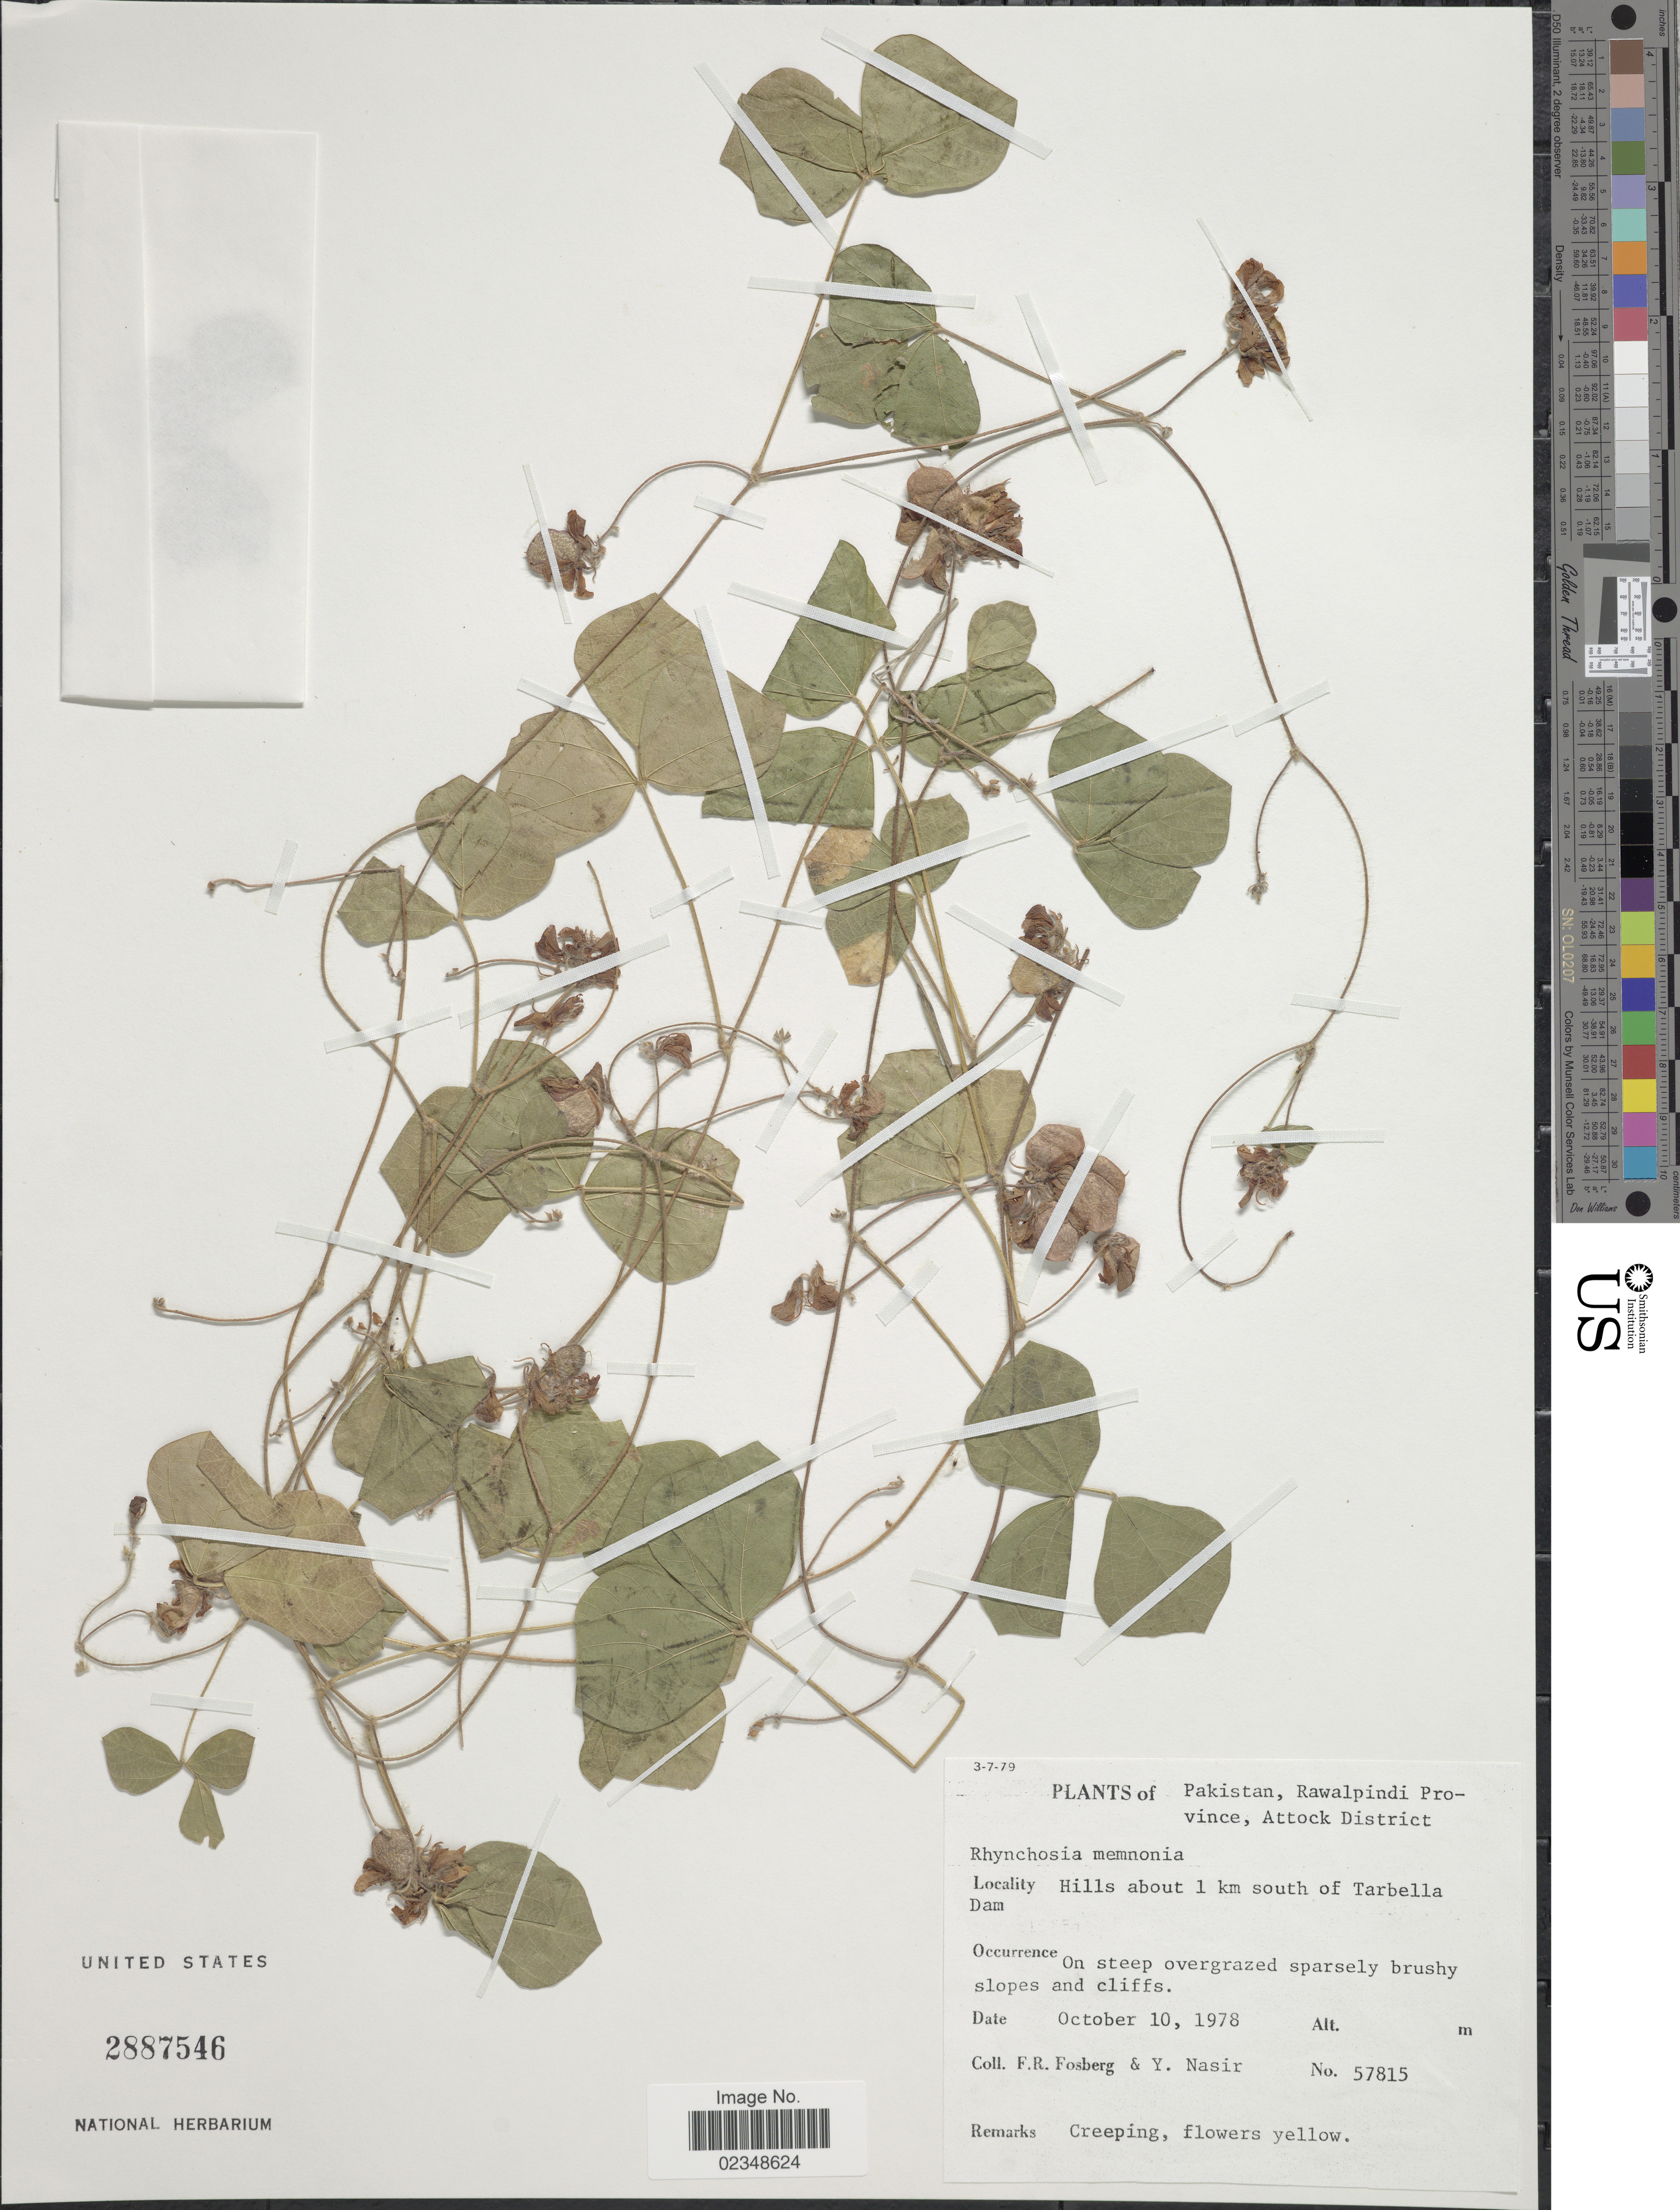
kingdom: Plantae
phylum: Tracheophyta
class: Magnoliopsida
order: Fabales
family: Fabaceae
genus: Rhynchosia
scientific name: Rhynchosia memnonia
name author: (Delile) DC.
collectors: F. R. Fosberg & Y. Nasir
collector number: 57815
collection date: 1978-10-10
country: Pakistan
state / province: Punjab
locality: Rawalpindi Province, Attock District, Hills about 1 km south of Tarbella Dam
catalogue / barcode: US 2887546